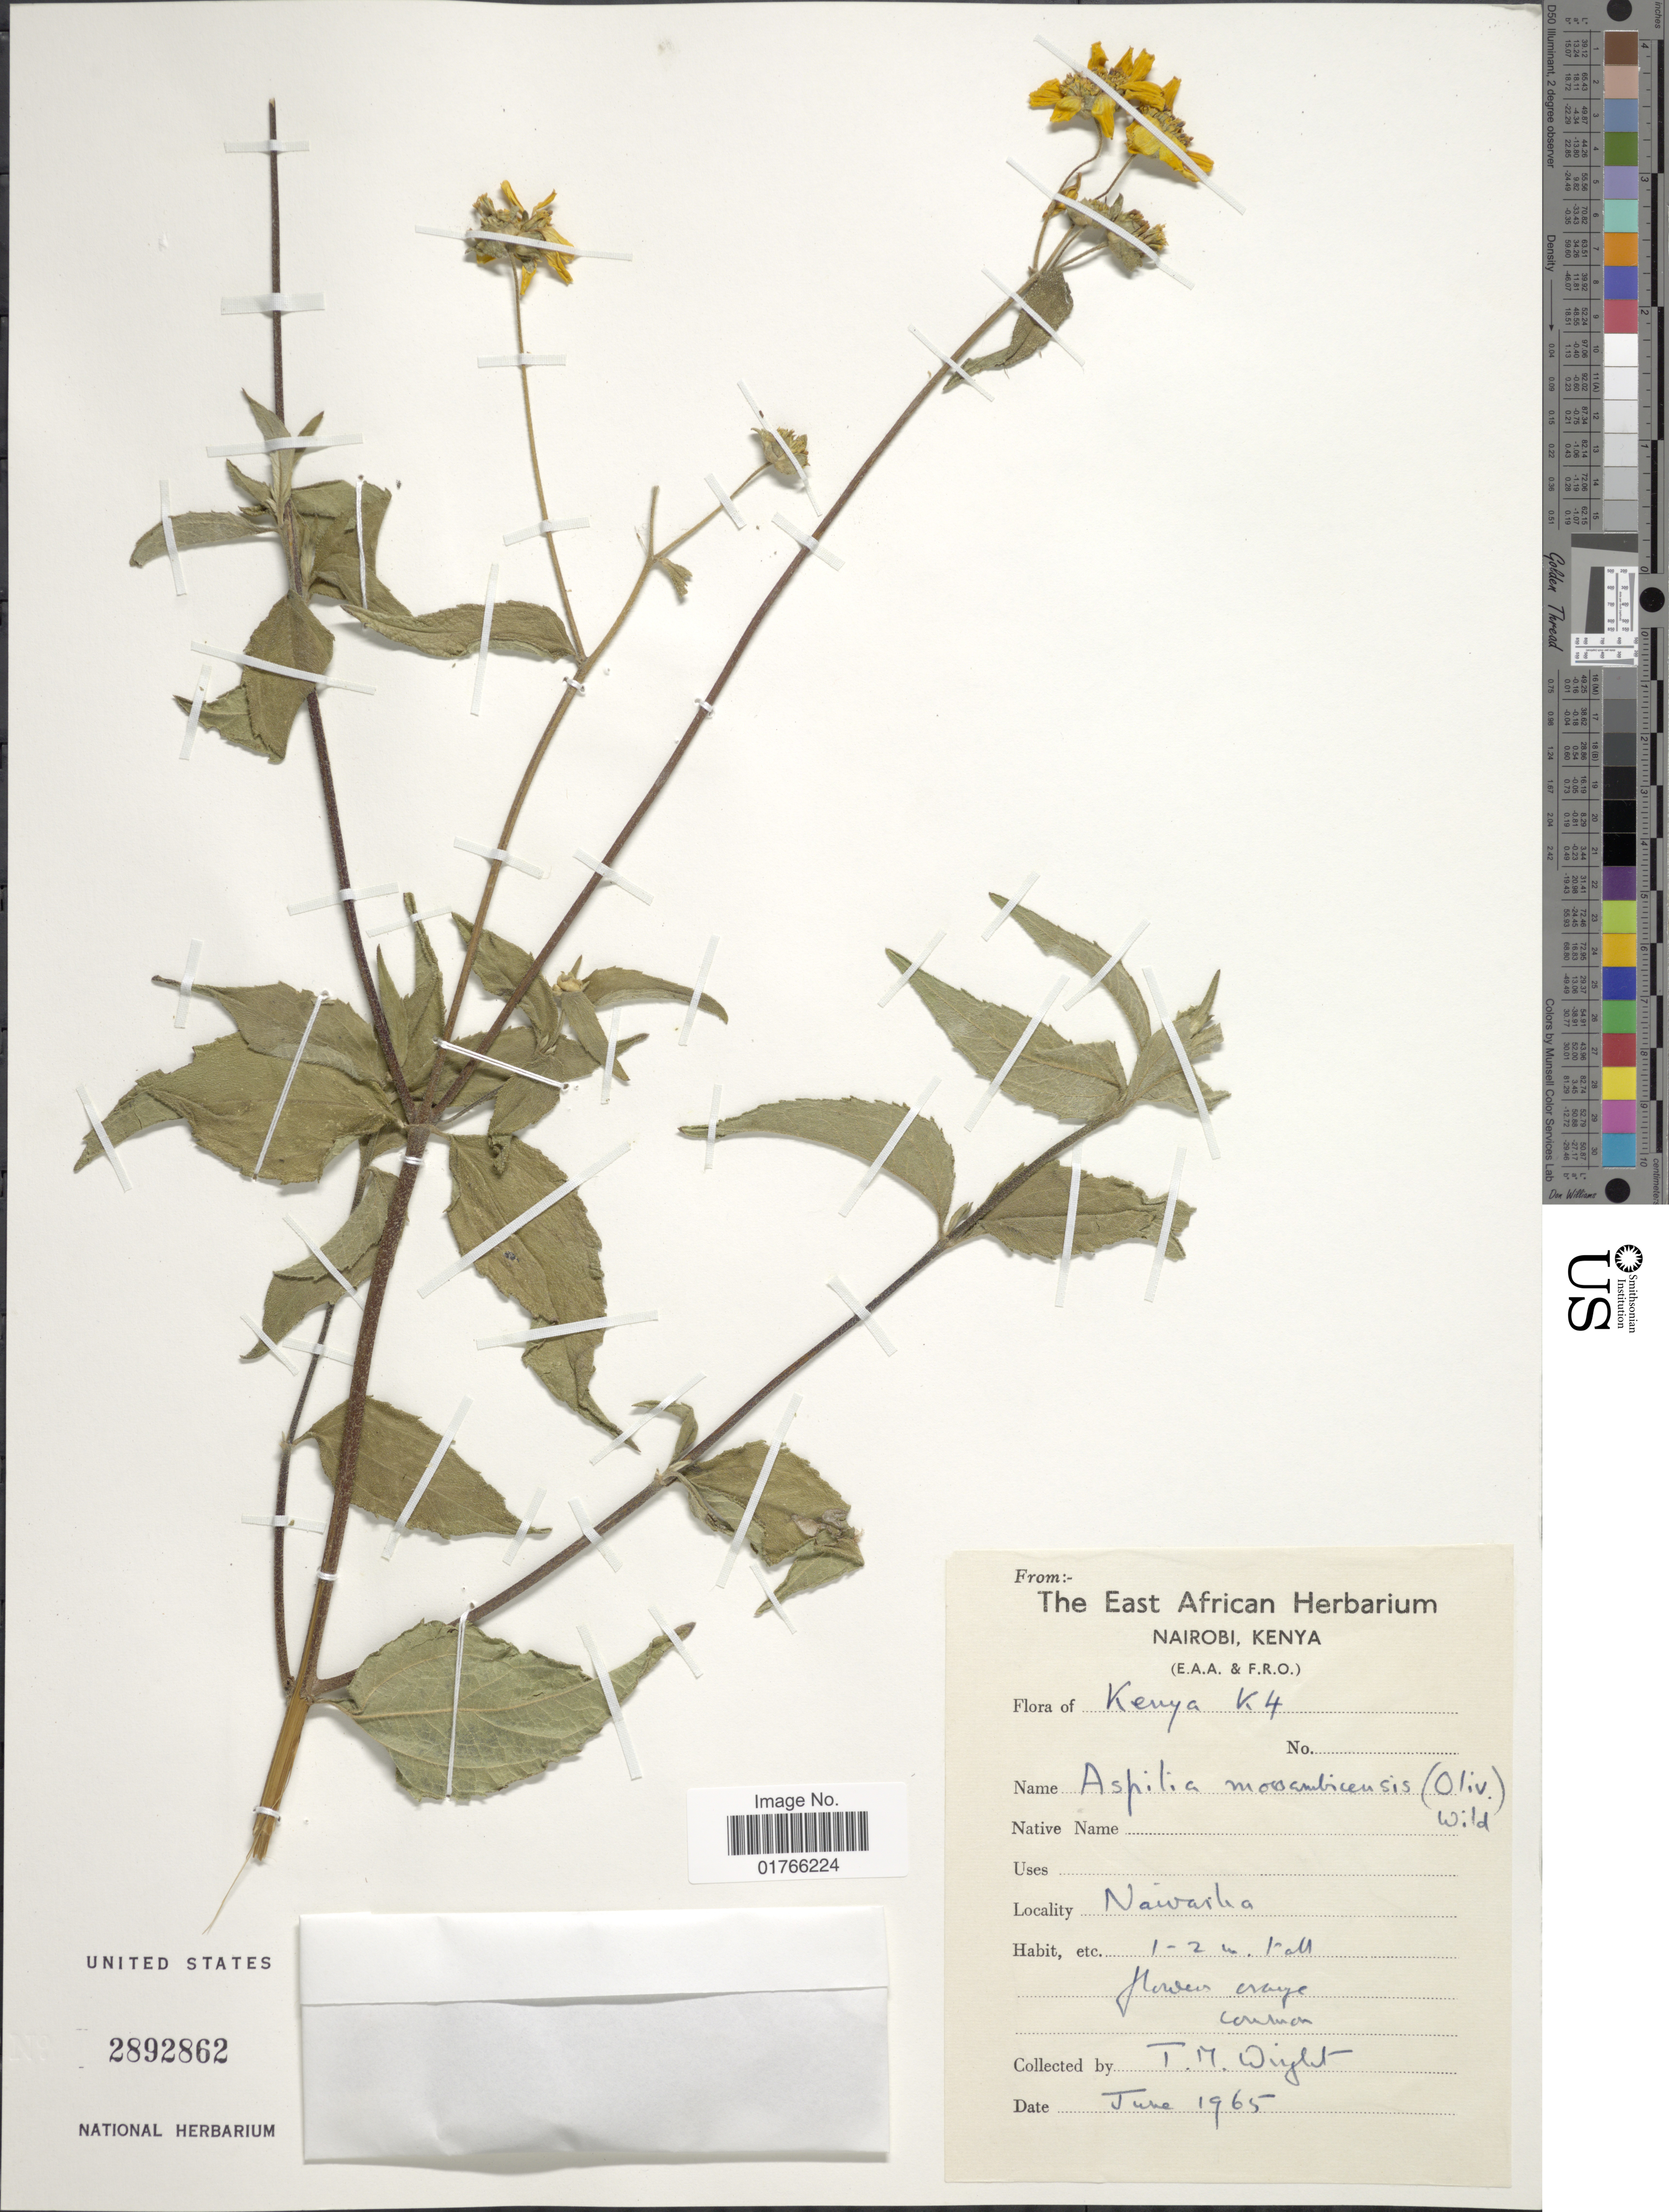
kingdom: Plantae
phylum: Tracheophyta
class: Magnoliopsida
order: Asterales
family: Asteraceae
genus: Aspilia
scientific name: Aspilia mossambicensis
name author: (Oliv.) Wild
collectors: T. Wright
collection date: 1965-06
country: Kenya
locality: K4, Naivaska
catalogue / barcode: US 2892862